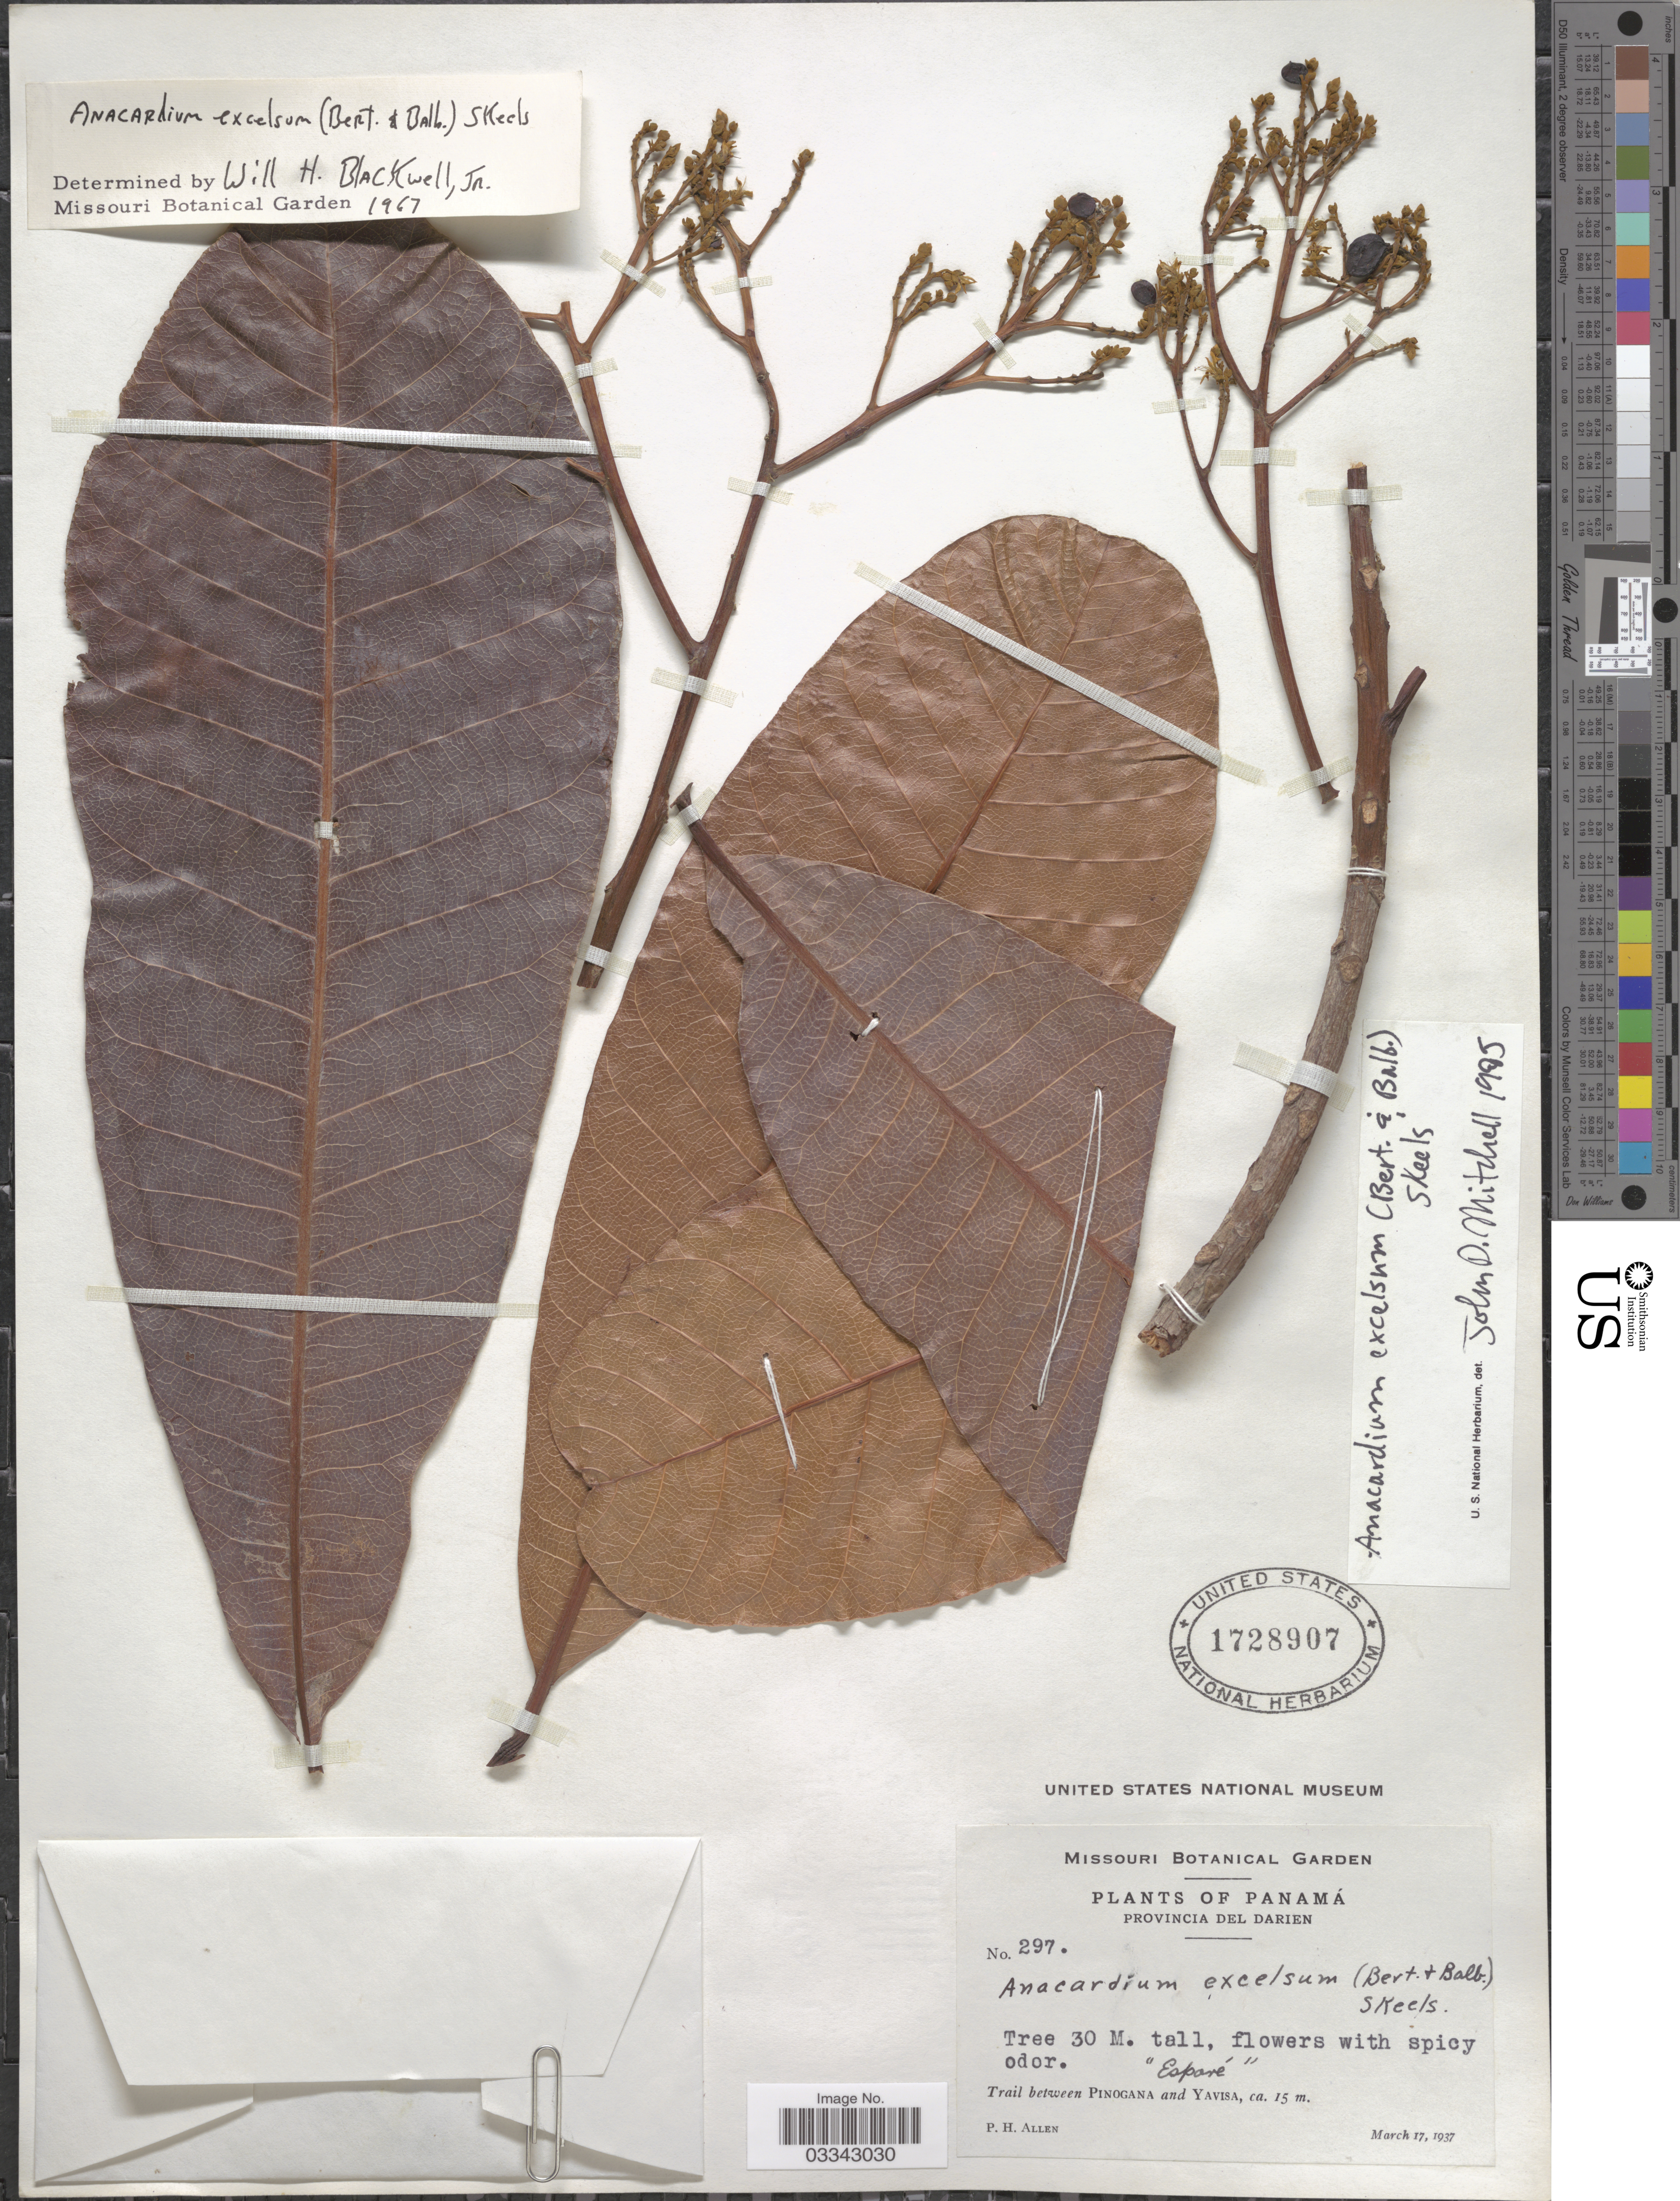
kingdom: Plantae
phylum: Tracheophyta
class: Magnoliopsida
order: Sapindales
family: Anacardiaceae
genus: Anacardium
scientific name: Anacardium excelsum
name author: (Kunth) Skeels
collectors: P. H. Allen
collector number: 297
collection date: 1937-03-17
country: Panama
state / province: Darién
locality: Trail between Pinogana and Yavisa.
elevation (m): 15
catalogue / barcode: US 1728907